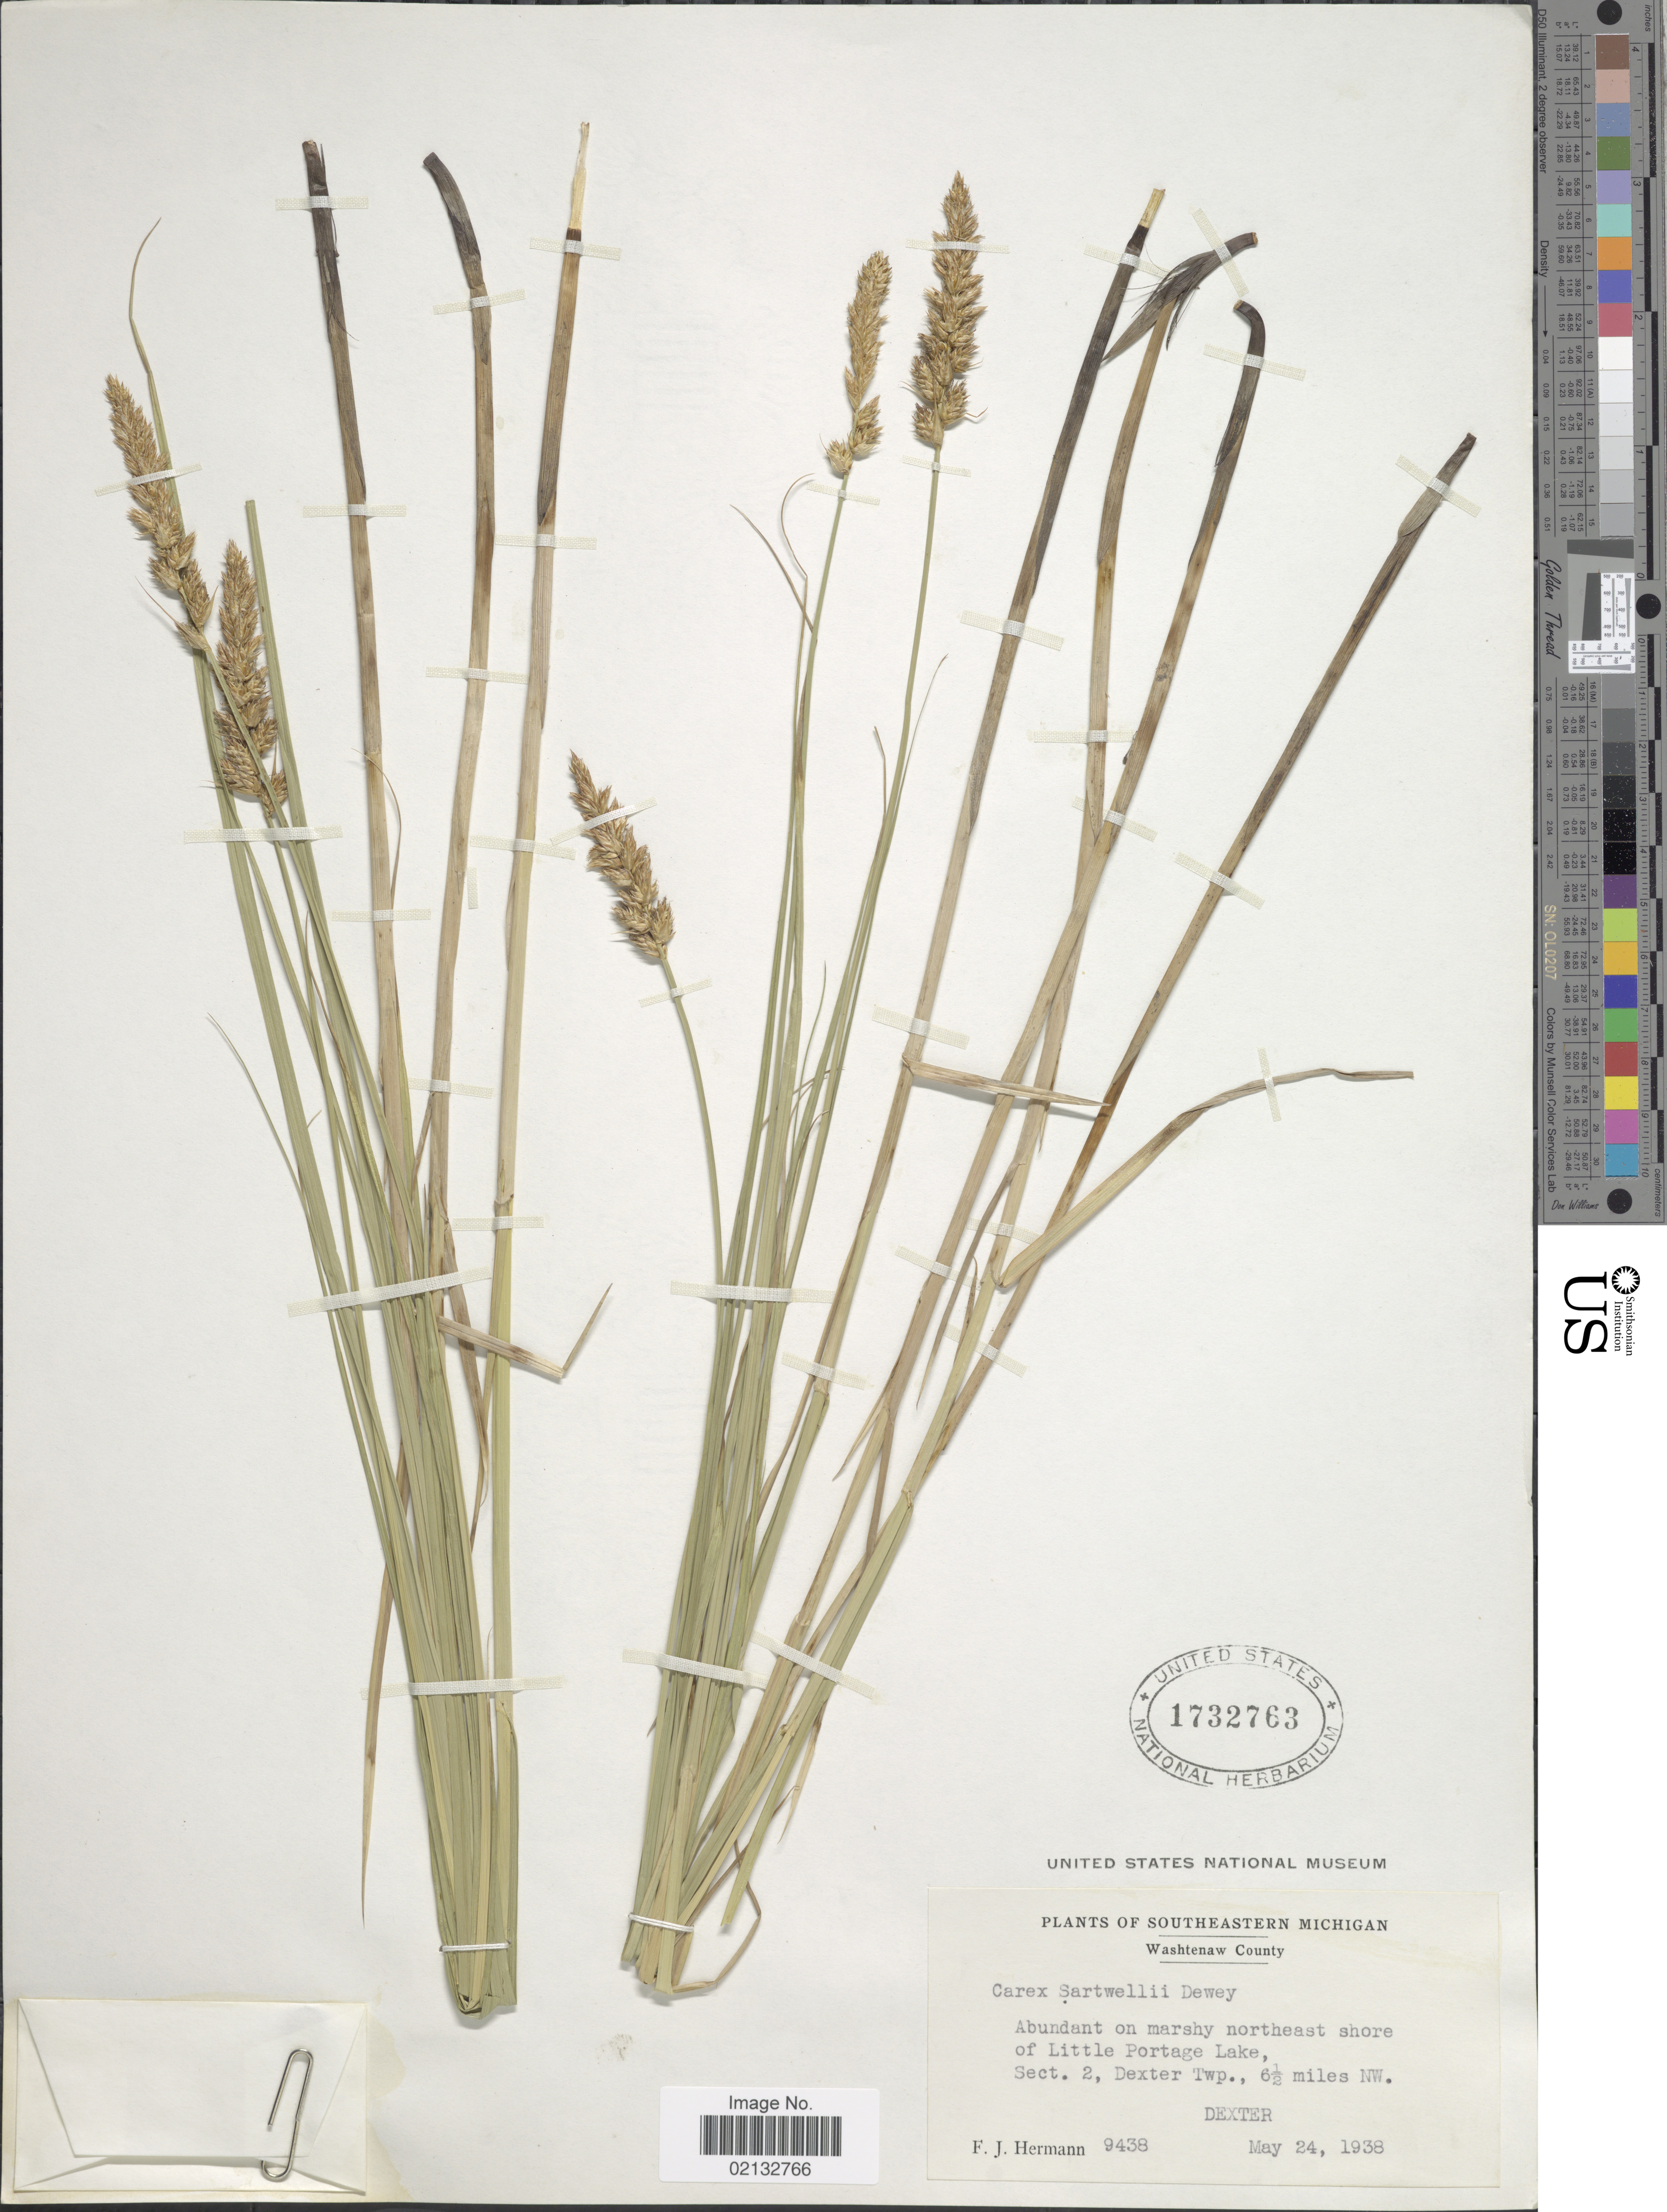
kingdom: Plantae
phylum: Tracheophyta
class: Liliopsida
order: Poales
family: Cyperaceae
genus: Carex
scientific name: Carex sartwellii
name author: Dewey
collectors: F. J. Hermann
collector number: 9438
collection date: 1938-05-24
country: United States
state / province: Michigan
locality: Southeastern Michigan. Washtenaw County. northeast shore of Little Portage Lake, Sect. 2, Dexter Twp., 6 1/2 miles NW. Dexter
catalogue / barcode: US 1732763